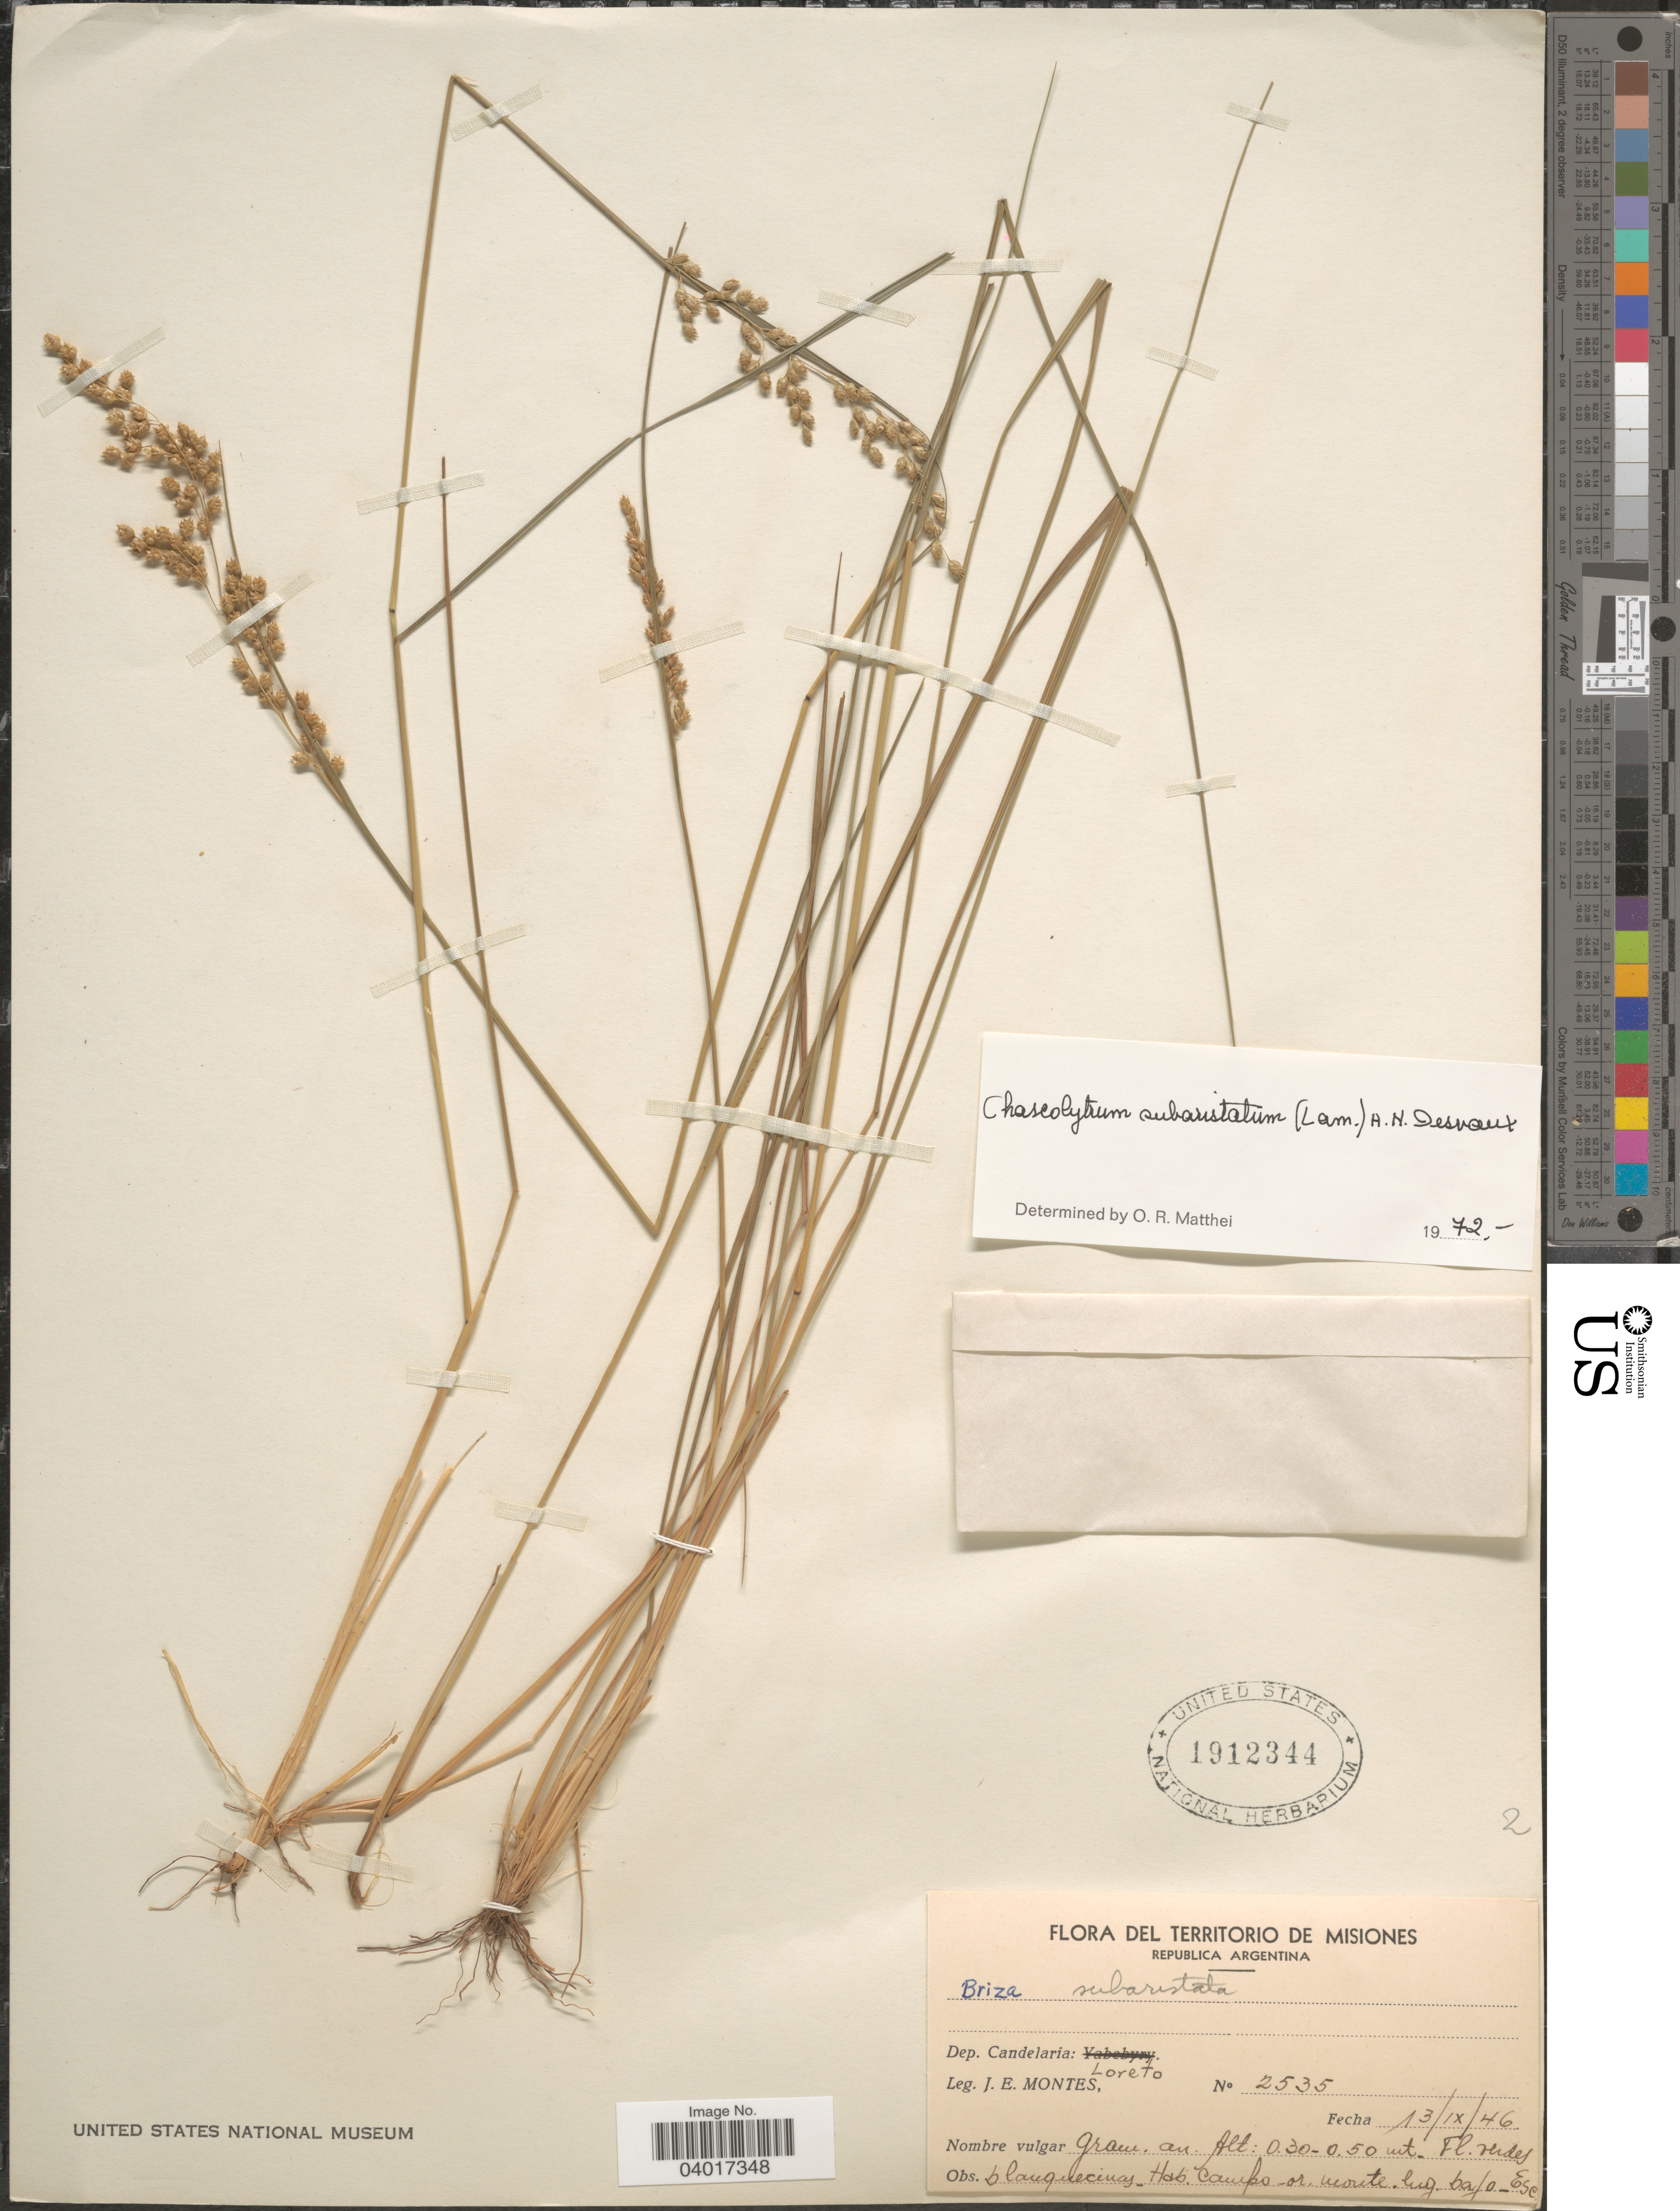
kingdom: Plantae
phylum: Tracheophyta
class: Liliopsida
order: Poales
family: Poaceae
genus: Chascolytrum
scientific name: Chascolytrum subaristatum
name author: (Lam.) Desv.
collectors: J. E. Montes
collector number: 2535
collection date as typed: Transcribed d/m/y: 13/9/46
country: Argentina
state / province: Misiones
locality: Dep. Candelaria: Loreto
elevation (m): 0.3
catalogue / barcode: US 1912344